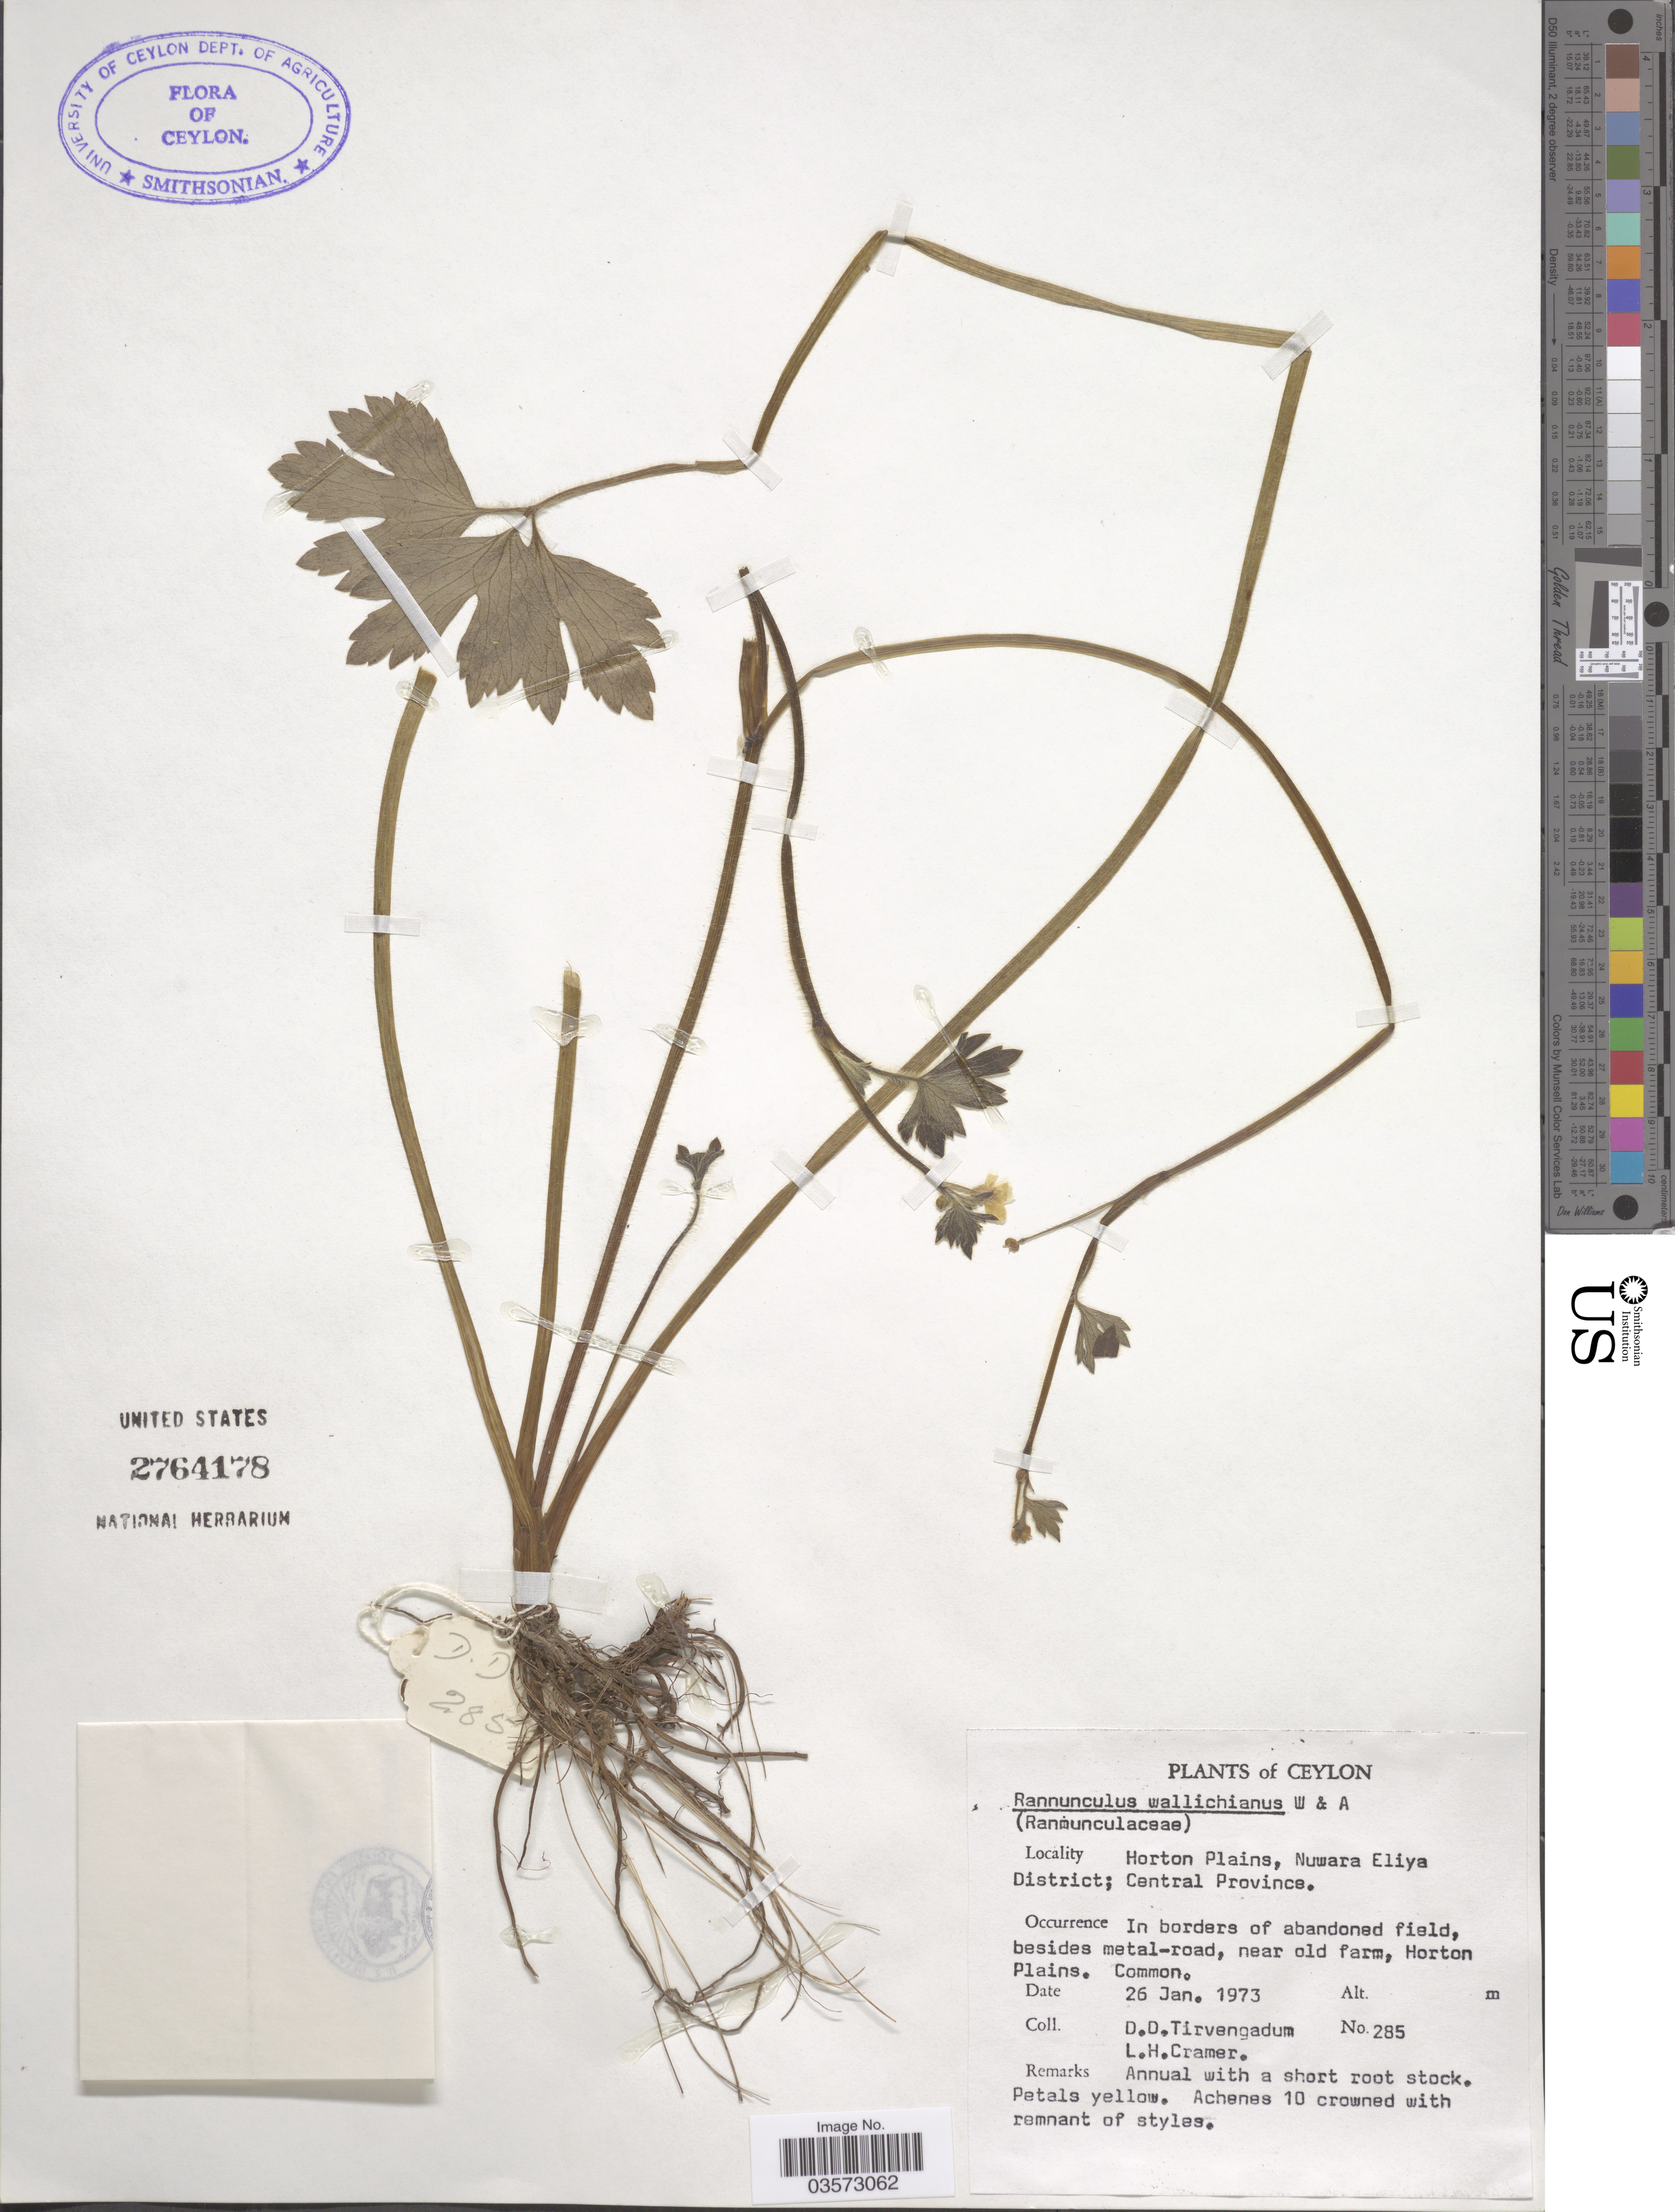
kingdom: Plantae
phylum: Tracheophyta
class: Magnoliopsida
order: Ranunculales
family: Ranunculaceae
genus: Ranunculus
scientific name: Ranunculus wallichianus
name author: Wight & Arn.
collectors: D. Tirvengadum & L. H. Cramer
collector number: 285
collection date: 1973-01-26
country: Sri Lanka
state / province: Central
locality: Ceylon. Horton Plains, Nuwara Eliya District.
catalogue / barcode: US 2764178